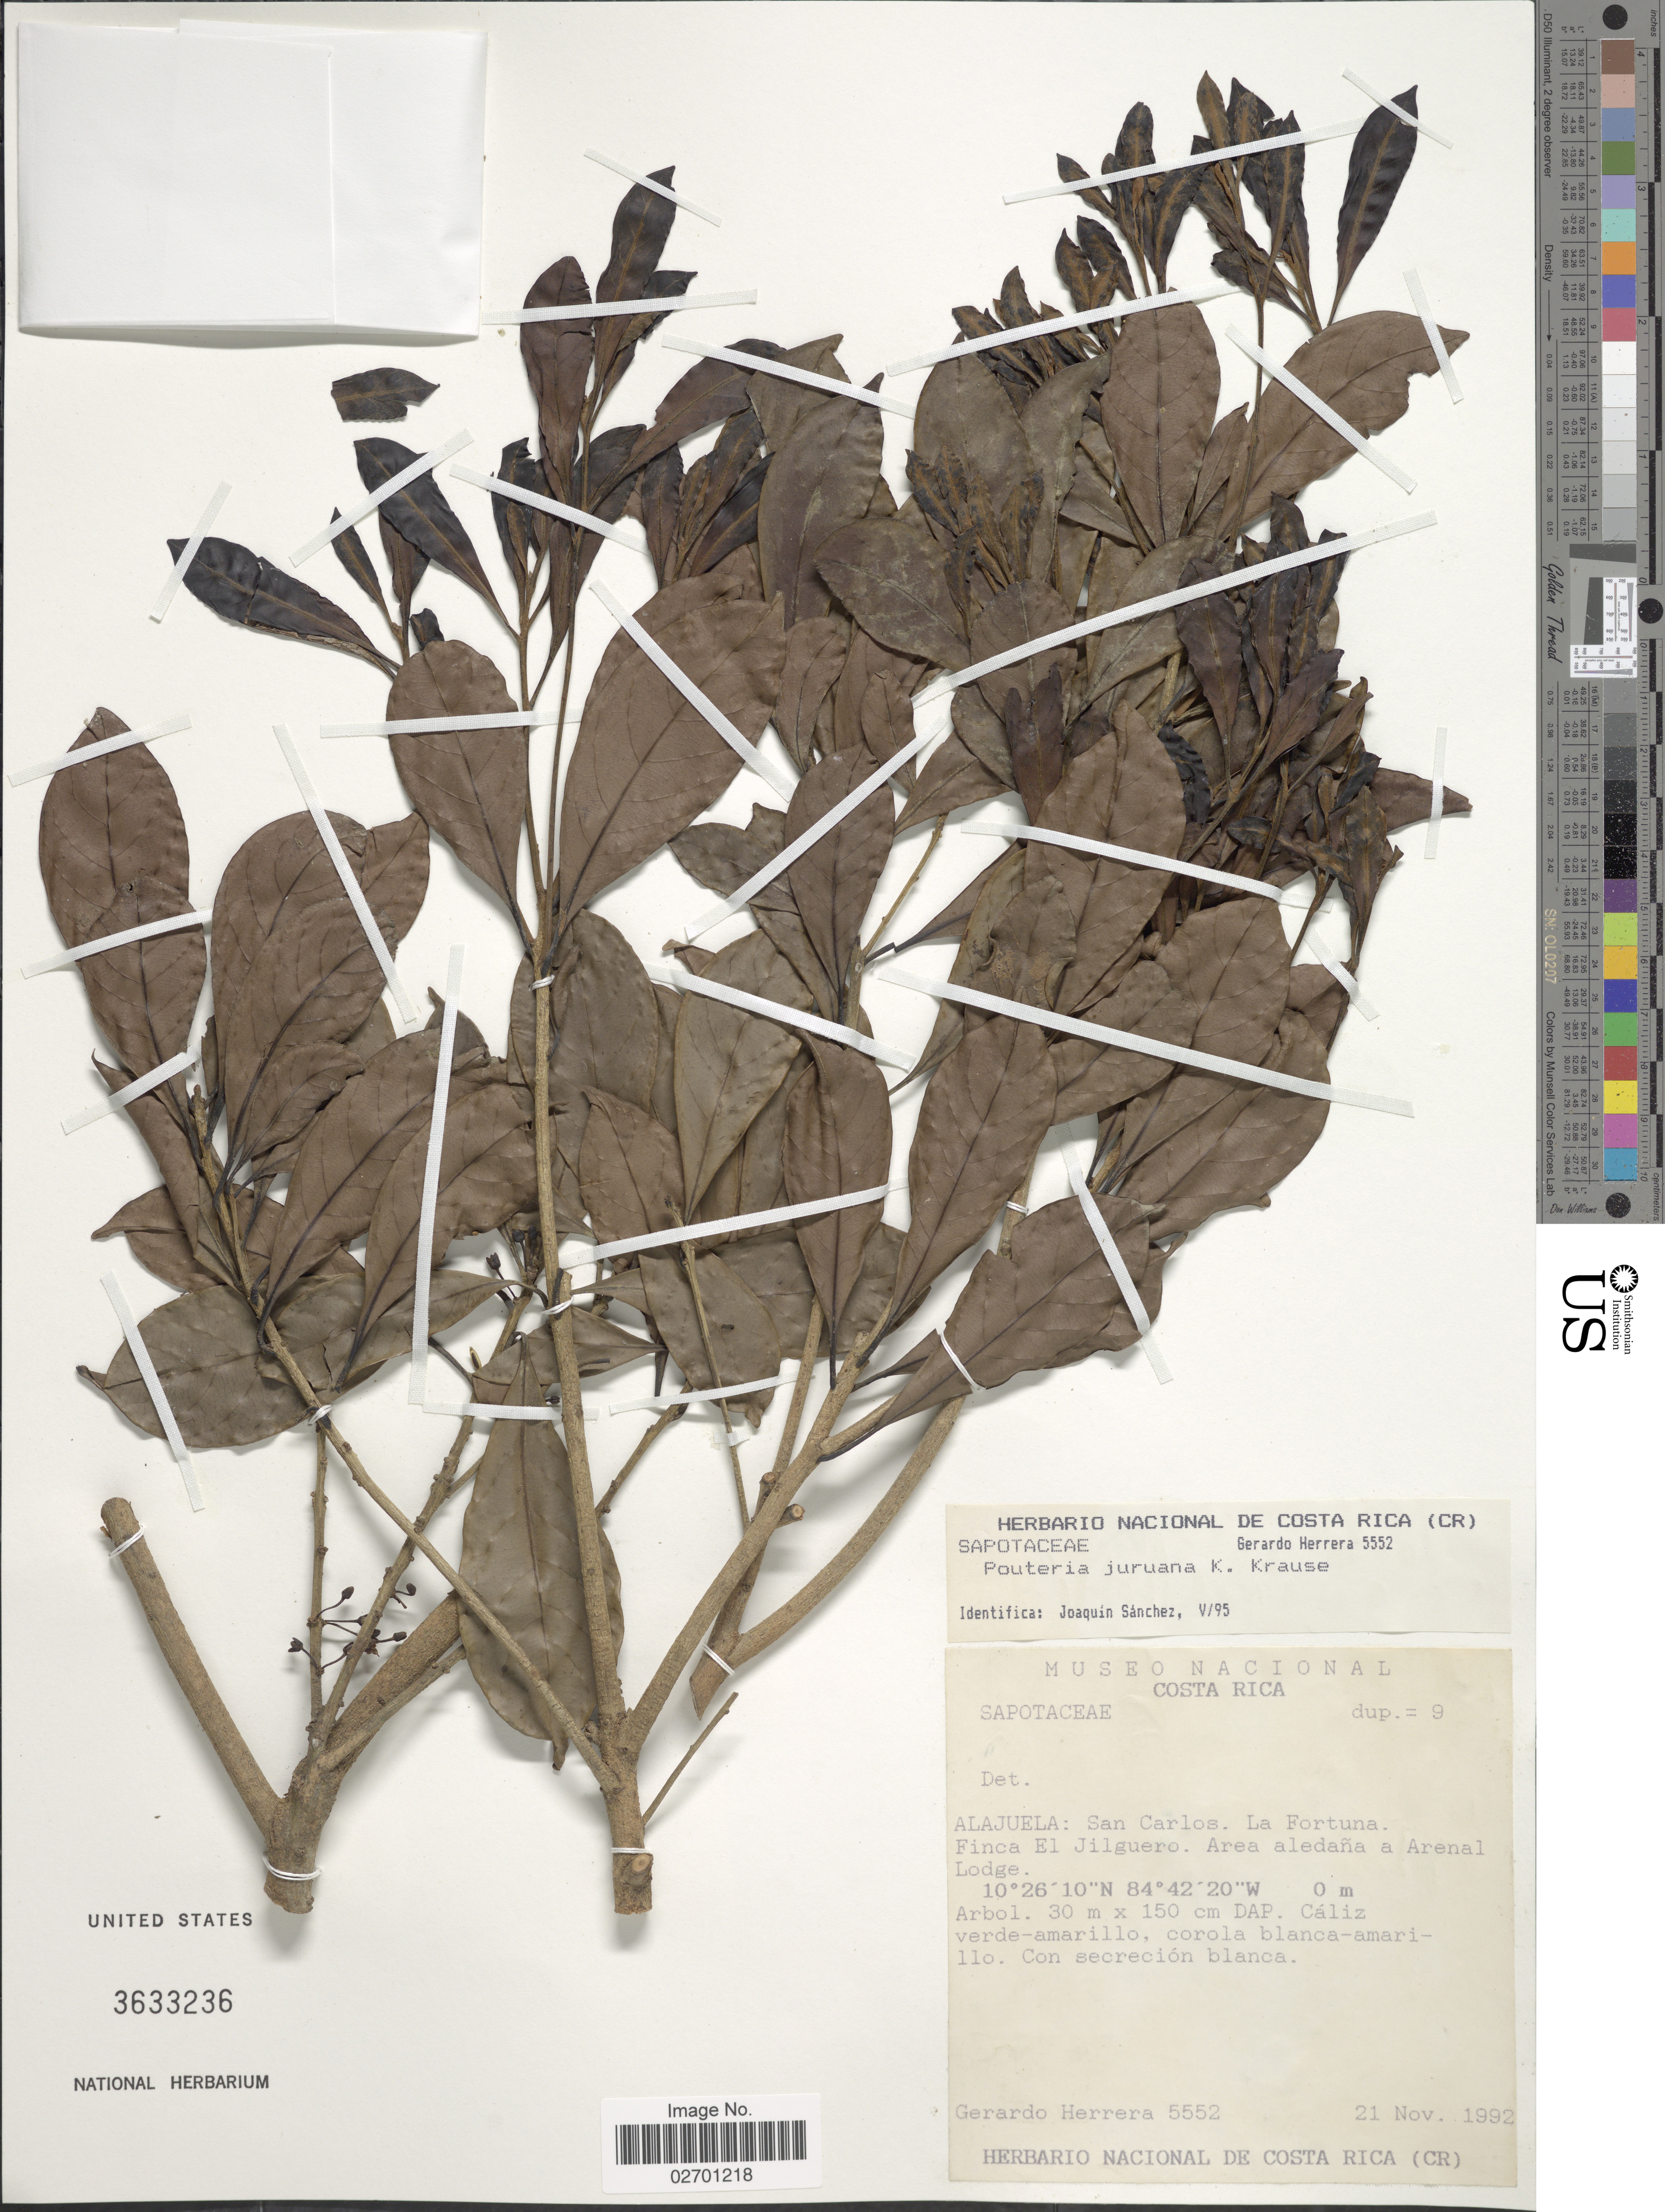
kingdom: Plantae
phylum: Tracheophyta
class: Magnoliopsida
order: Ericales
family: Sapotaceae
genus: Pouteria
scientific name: Pouteria juruana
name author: K. Krause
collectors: G. Herrera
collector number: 5552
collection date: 1992-11-21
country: Costa Rica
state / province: Alajuela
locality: San Carlos, La Fortuna, Finca El Jilguero, Area aledana a Arenal Lodge.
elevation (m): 0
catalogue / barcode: US 3633236